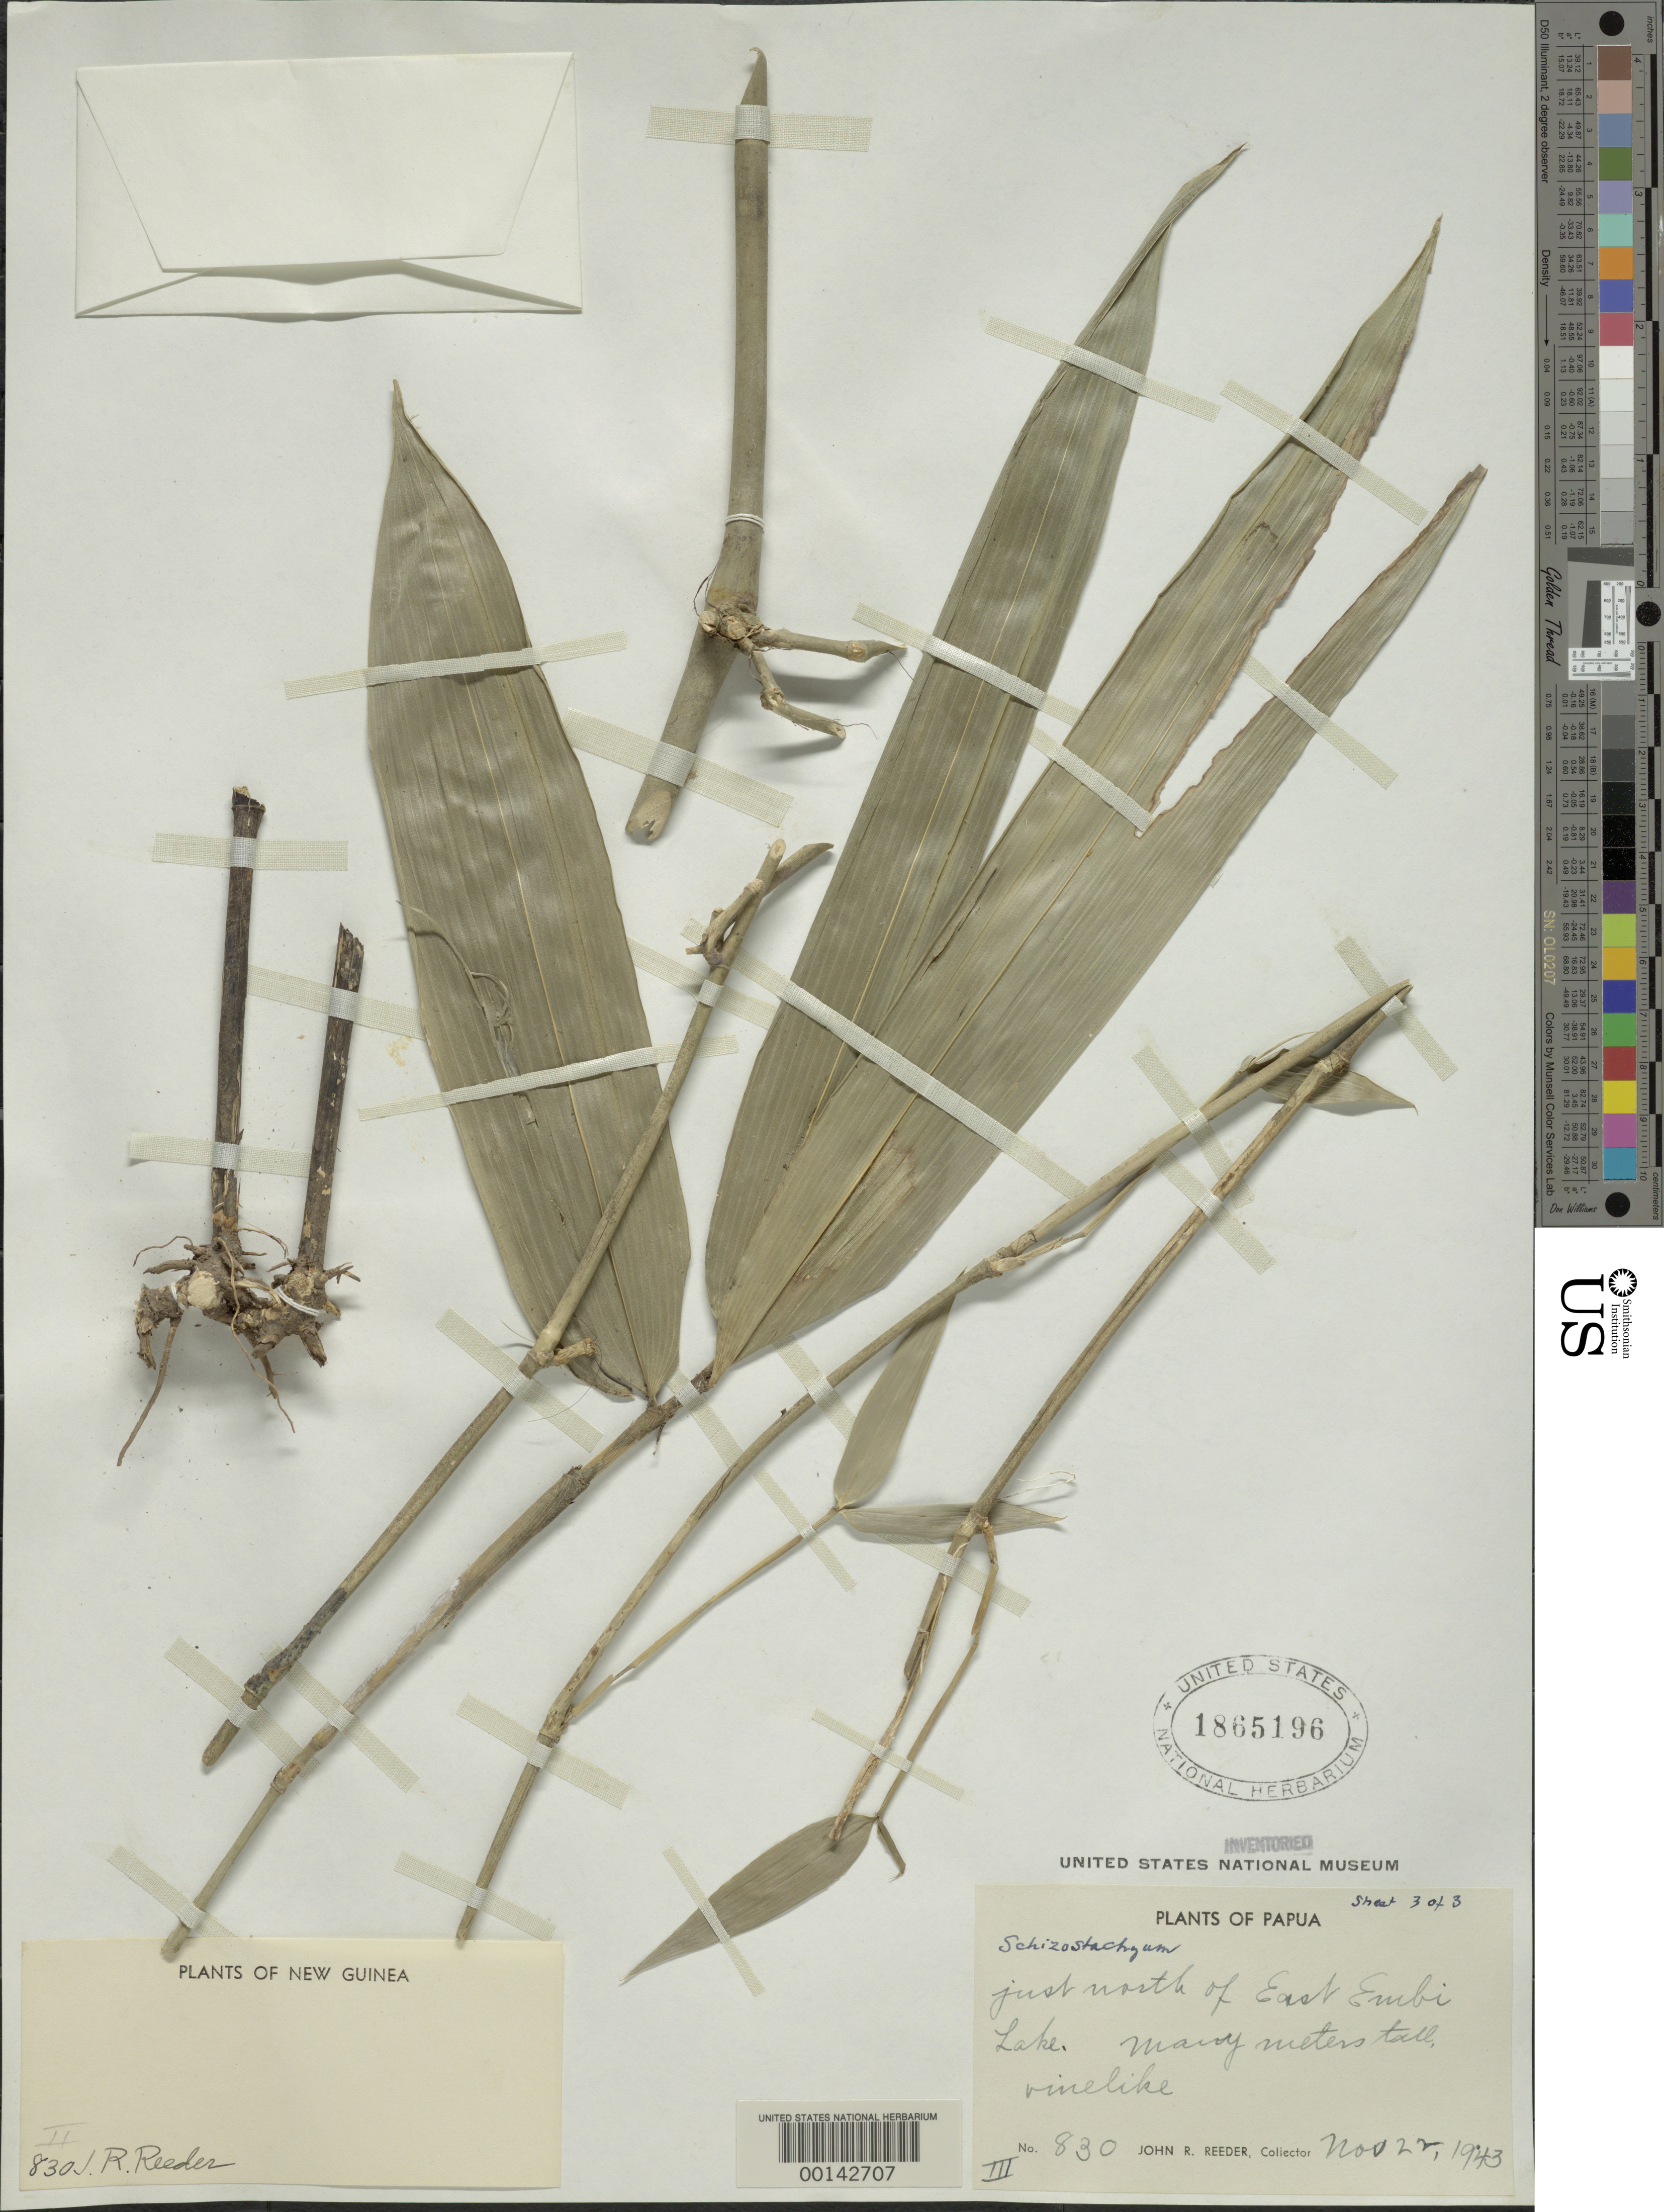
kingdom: Plantae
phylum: Tracheophyta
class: Liliopsida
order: Poales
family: Poaceae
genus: Schizostachyum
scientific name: Schizostachyum sp.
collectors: J. R. Reeder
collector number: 830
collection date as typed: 22 Nov 1943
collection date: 1943-11-22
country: Indonesia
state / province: Irian Jaya ?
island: New Guinea Island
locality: E. erubi lake. [country could also be papua new guinea.]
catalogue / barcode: US 1865196